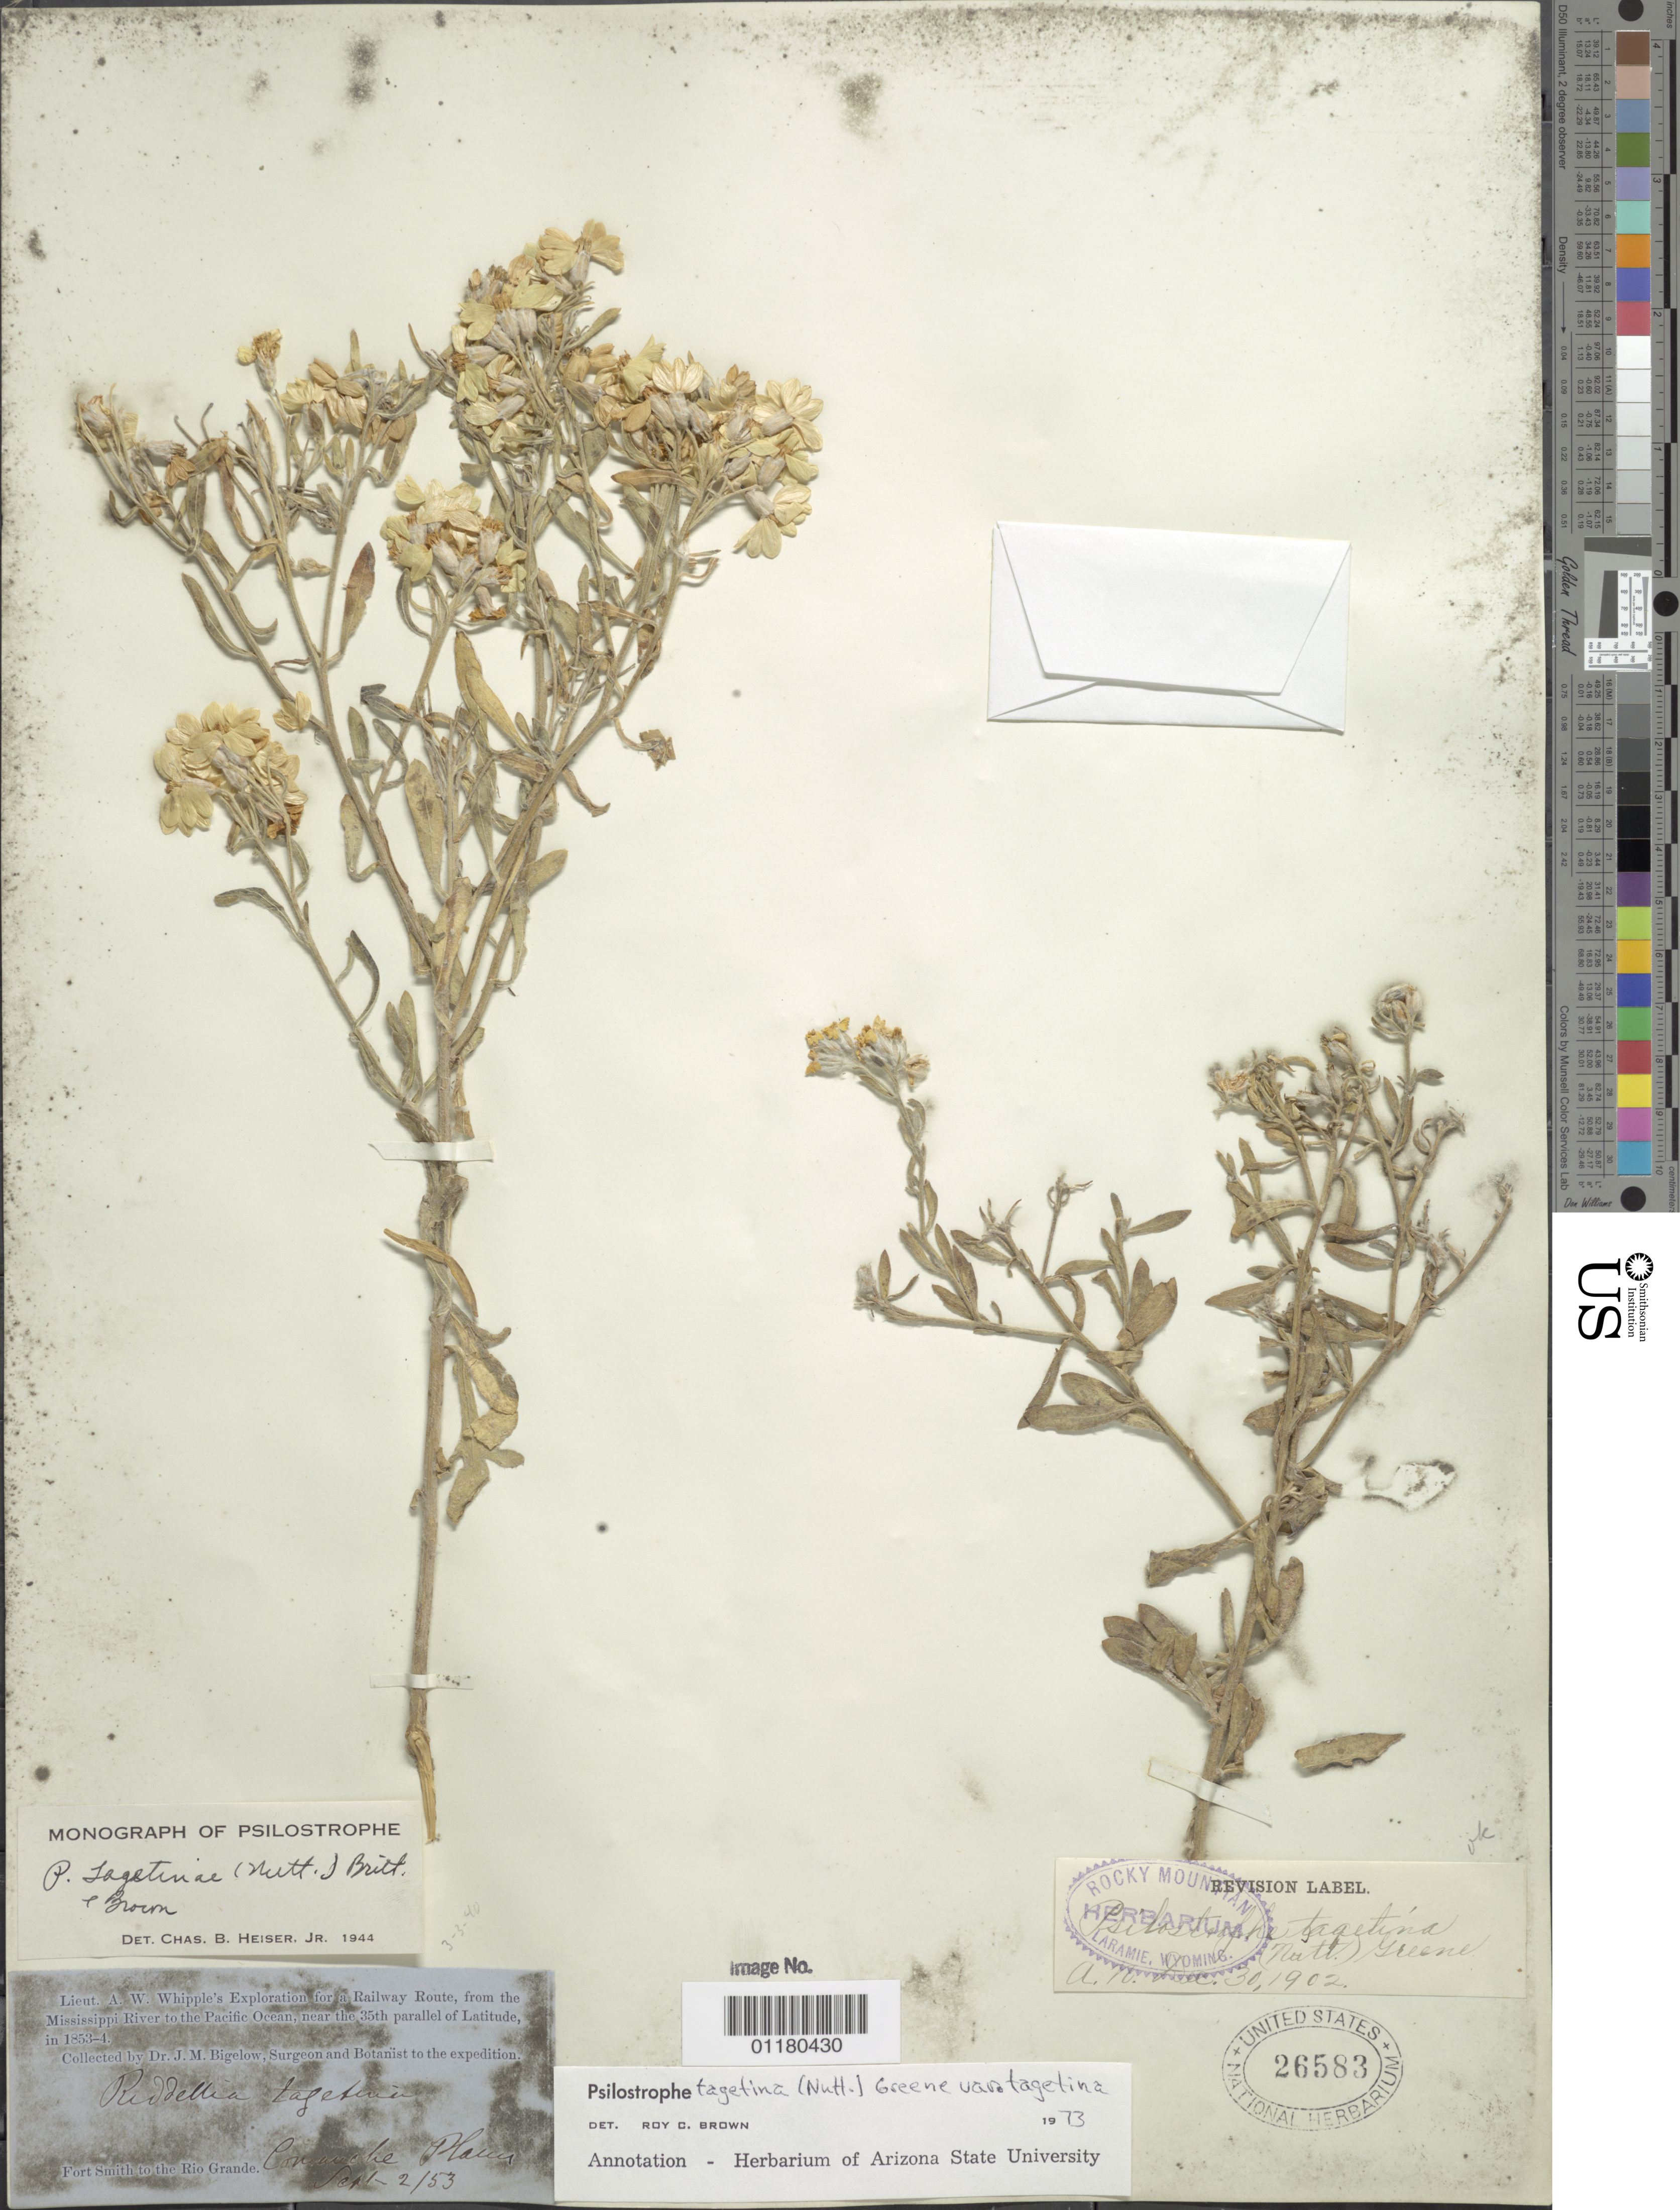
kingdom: Plantae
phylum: Tracheophyta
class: Magnoliopsida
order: Asterales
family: Asteraceae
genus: Psilostrophe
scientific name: Psilostrophe tagetina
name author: (Nutt.) Greene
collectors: J. M. Bigelow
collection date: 1853-09-02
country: United States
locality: Fort Smith to Rio Grande, Comanche Plains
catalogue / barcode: US 26583